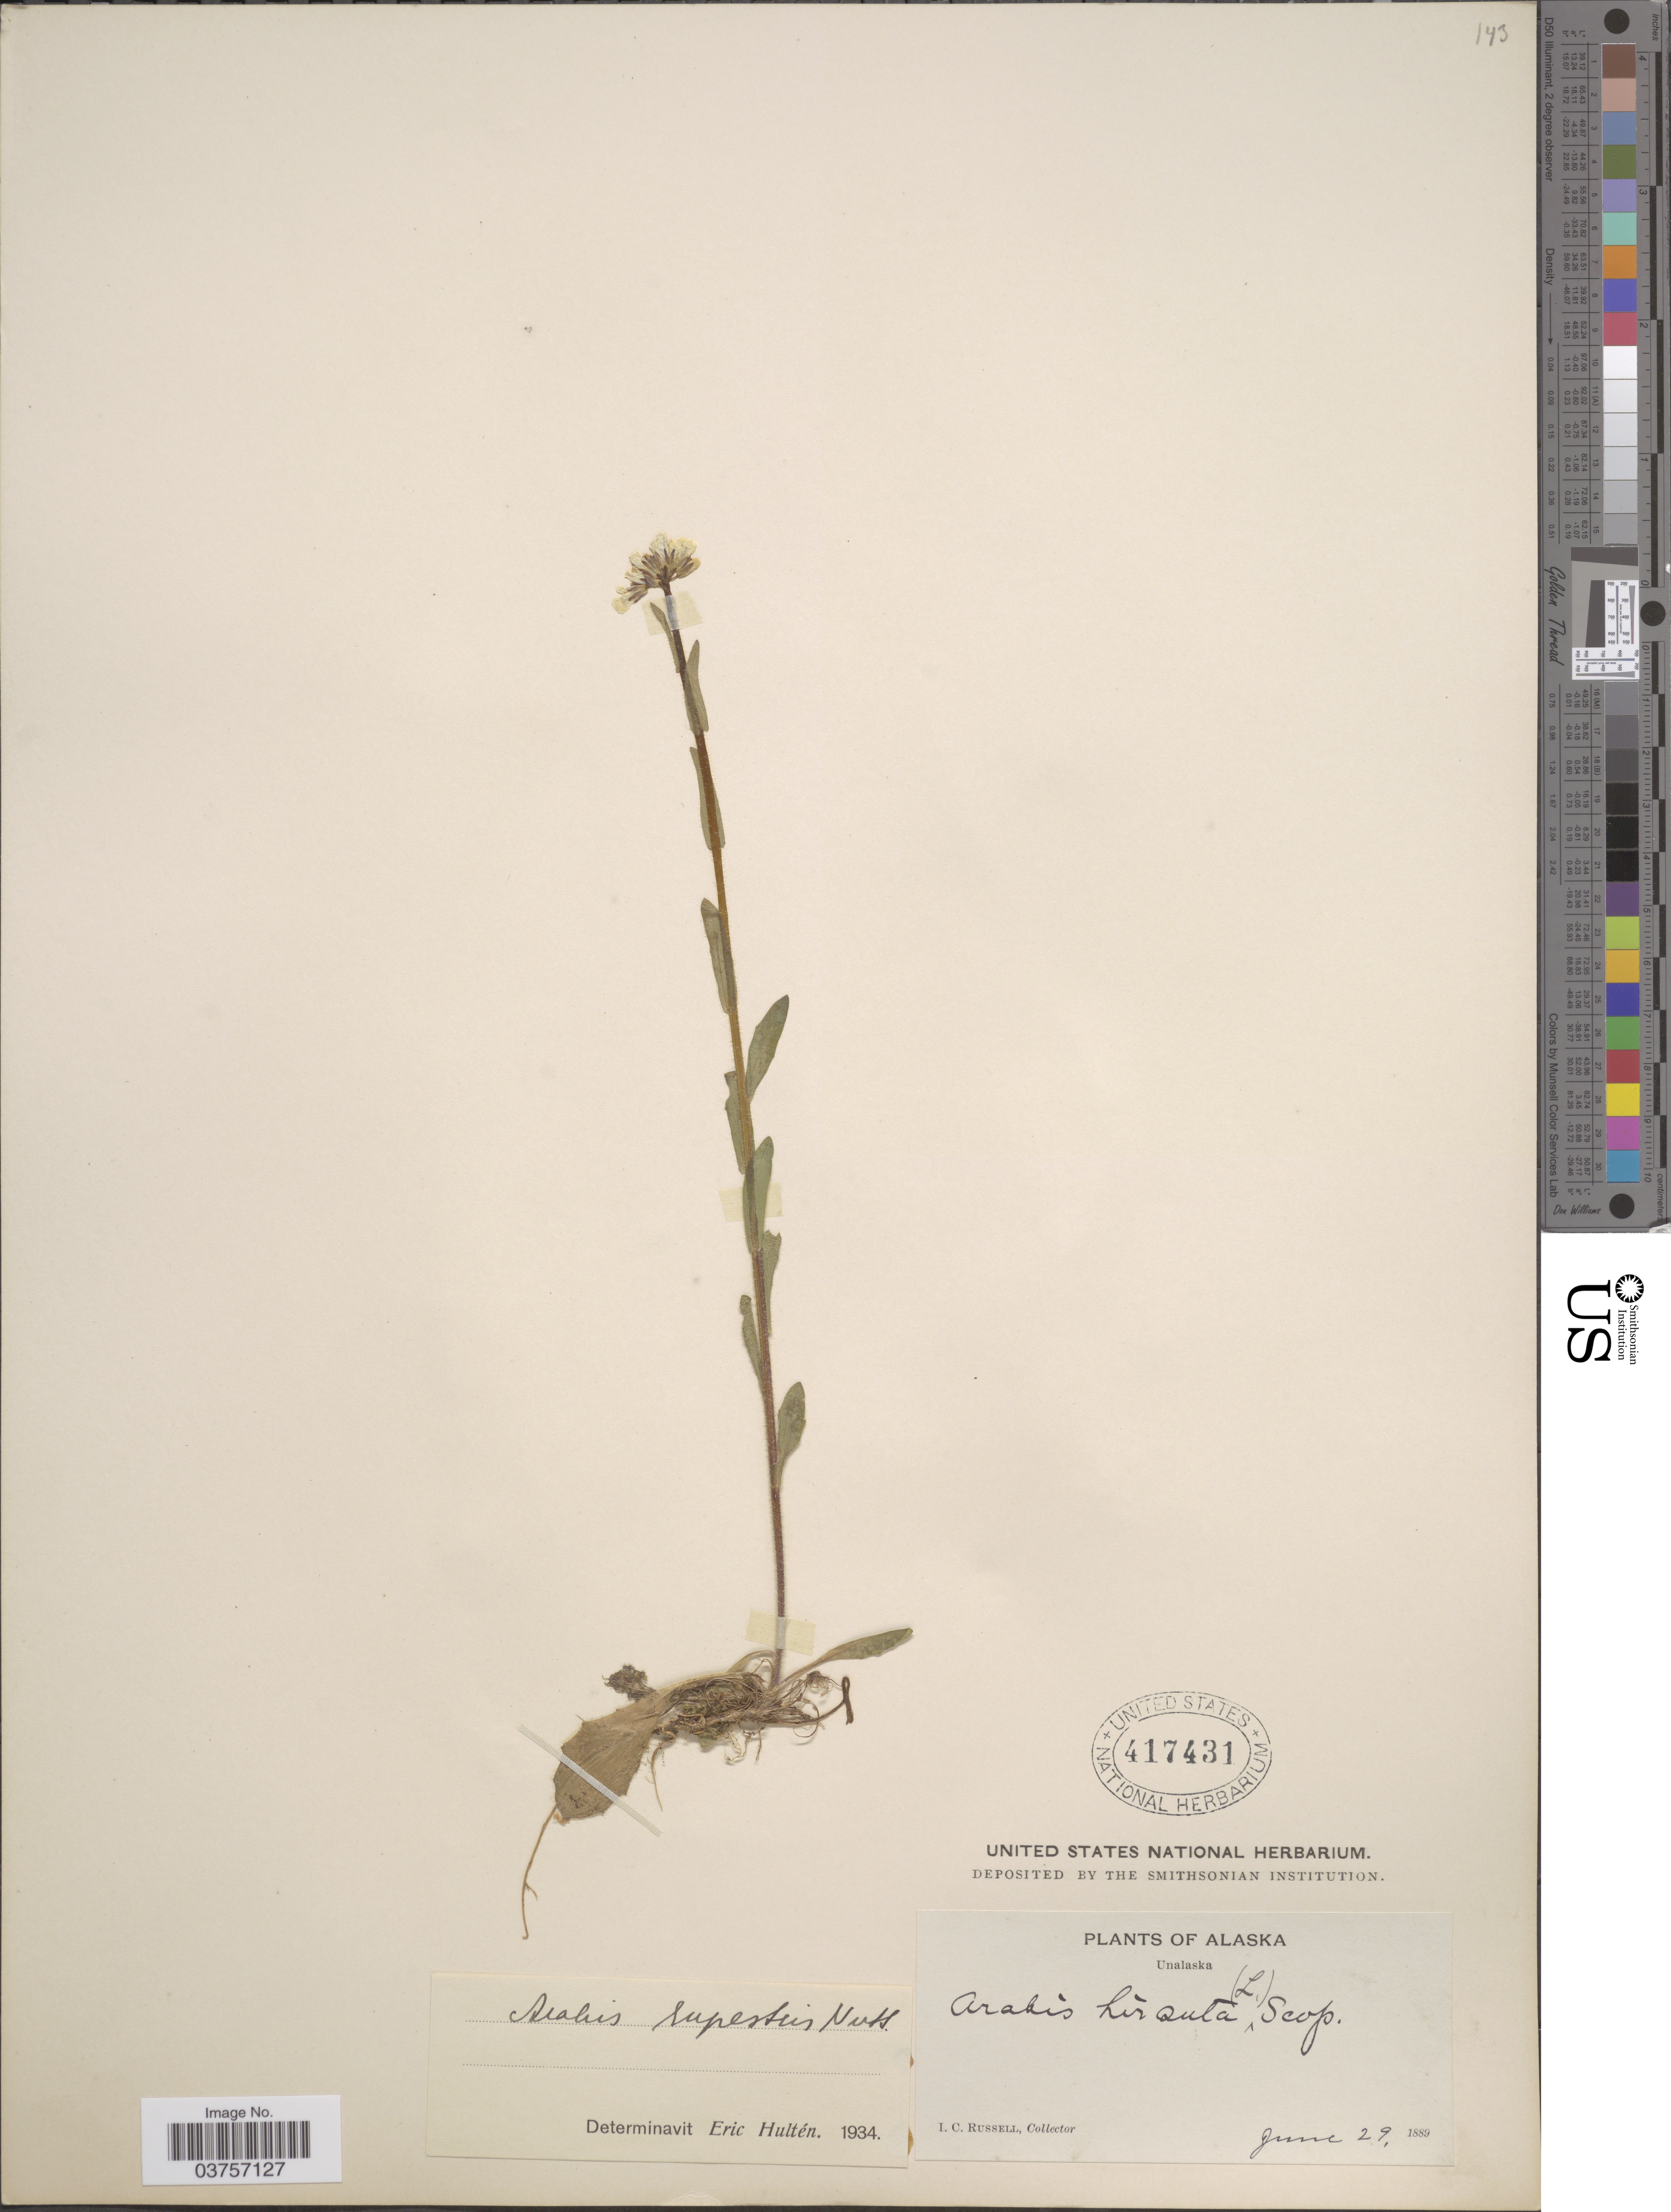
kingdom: Plantae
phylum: Tracheophyta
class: Magnoliopsida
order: Brassicales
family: Brassicaceae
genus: Arabis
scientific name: Arabis hirsuta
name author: (L.) Scop.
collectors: I. C. Russell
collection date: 1889-06-29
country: United States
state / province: Alaska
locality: Unalaska.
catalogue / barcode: US 417431